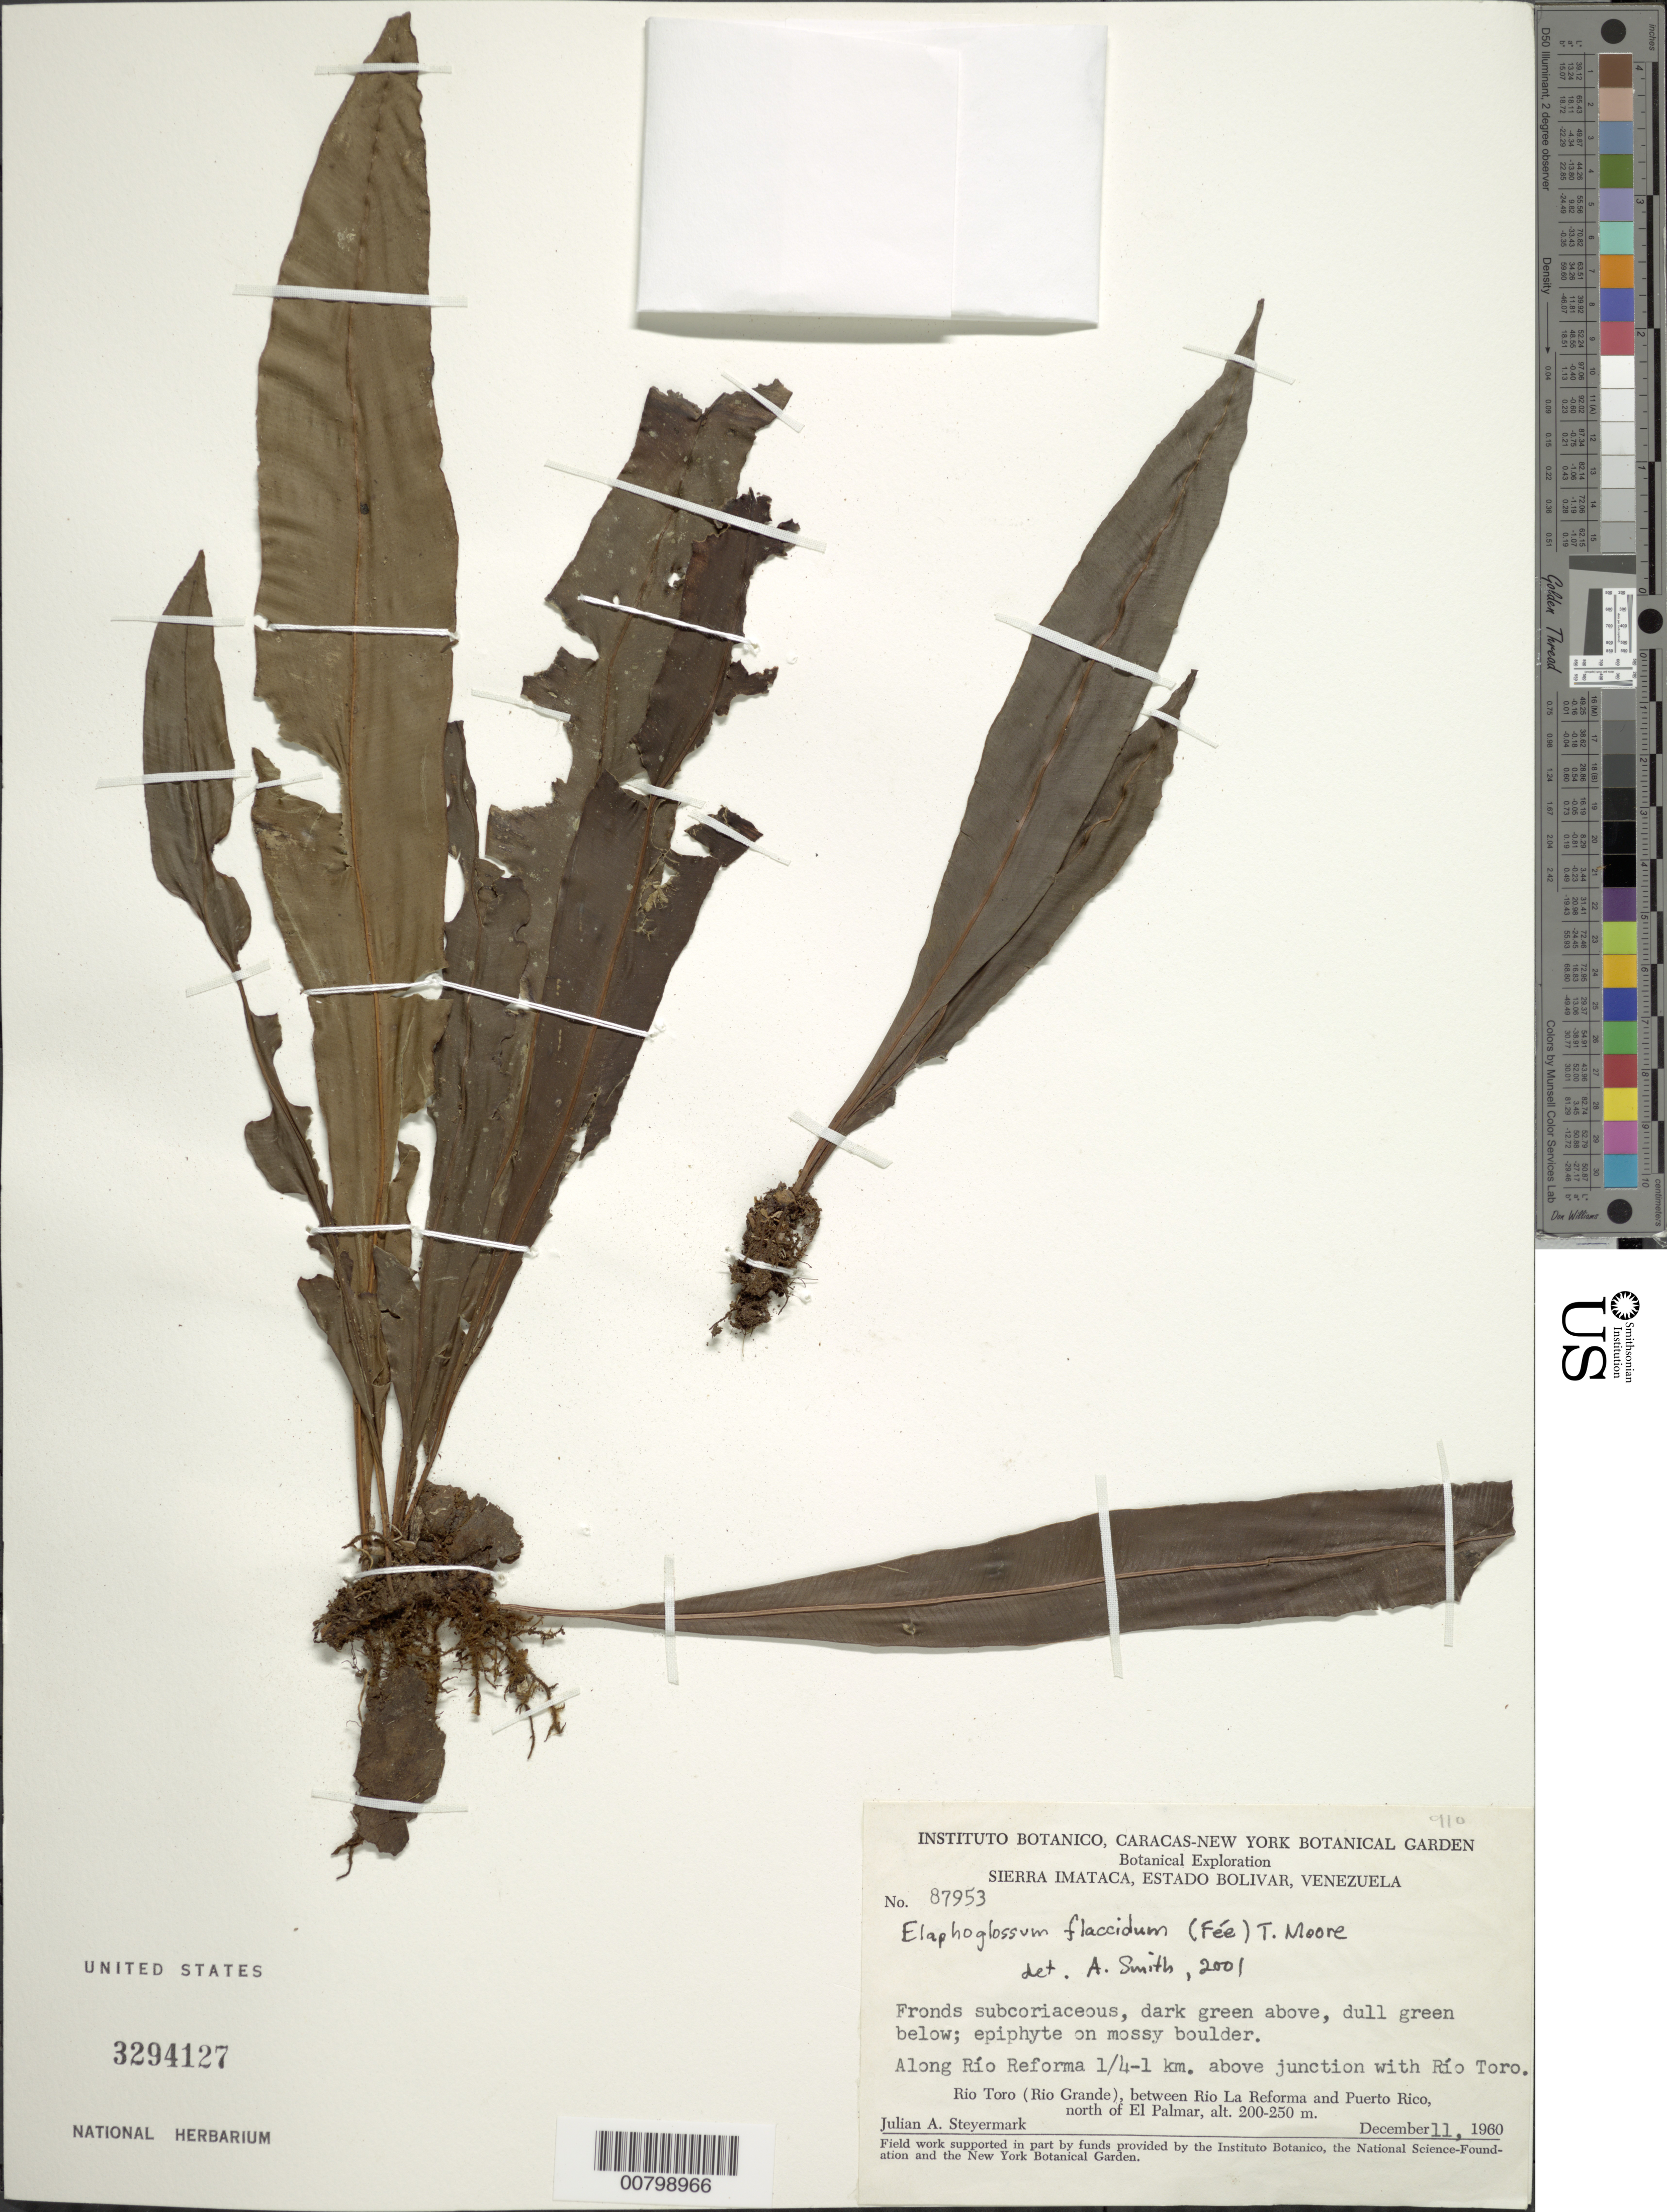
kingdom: Plantae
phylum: Tracheophyta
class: Polypodiopsida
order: Polypodiales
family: Dryopteridaceae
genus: Elaphoglossum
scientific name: Elaphoglossum flaccidum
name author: (Fée) T. Moore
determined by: Smith, A.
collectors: J. Steyermark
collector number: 87953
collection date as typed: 11-Dec-60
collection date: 1960-12-11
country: Venezuela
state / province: Bolívar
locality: Río Reforma, 0.25-1 km above junction with Río Toro (Río Grande), between Río La Reforma and Puerto Rico, N of El Palmar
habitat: Mossy boulder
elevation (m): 200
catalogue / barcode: US 3294127